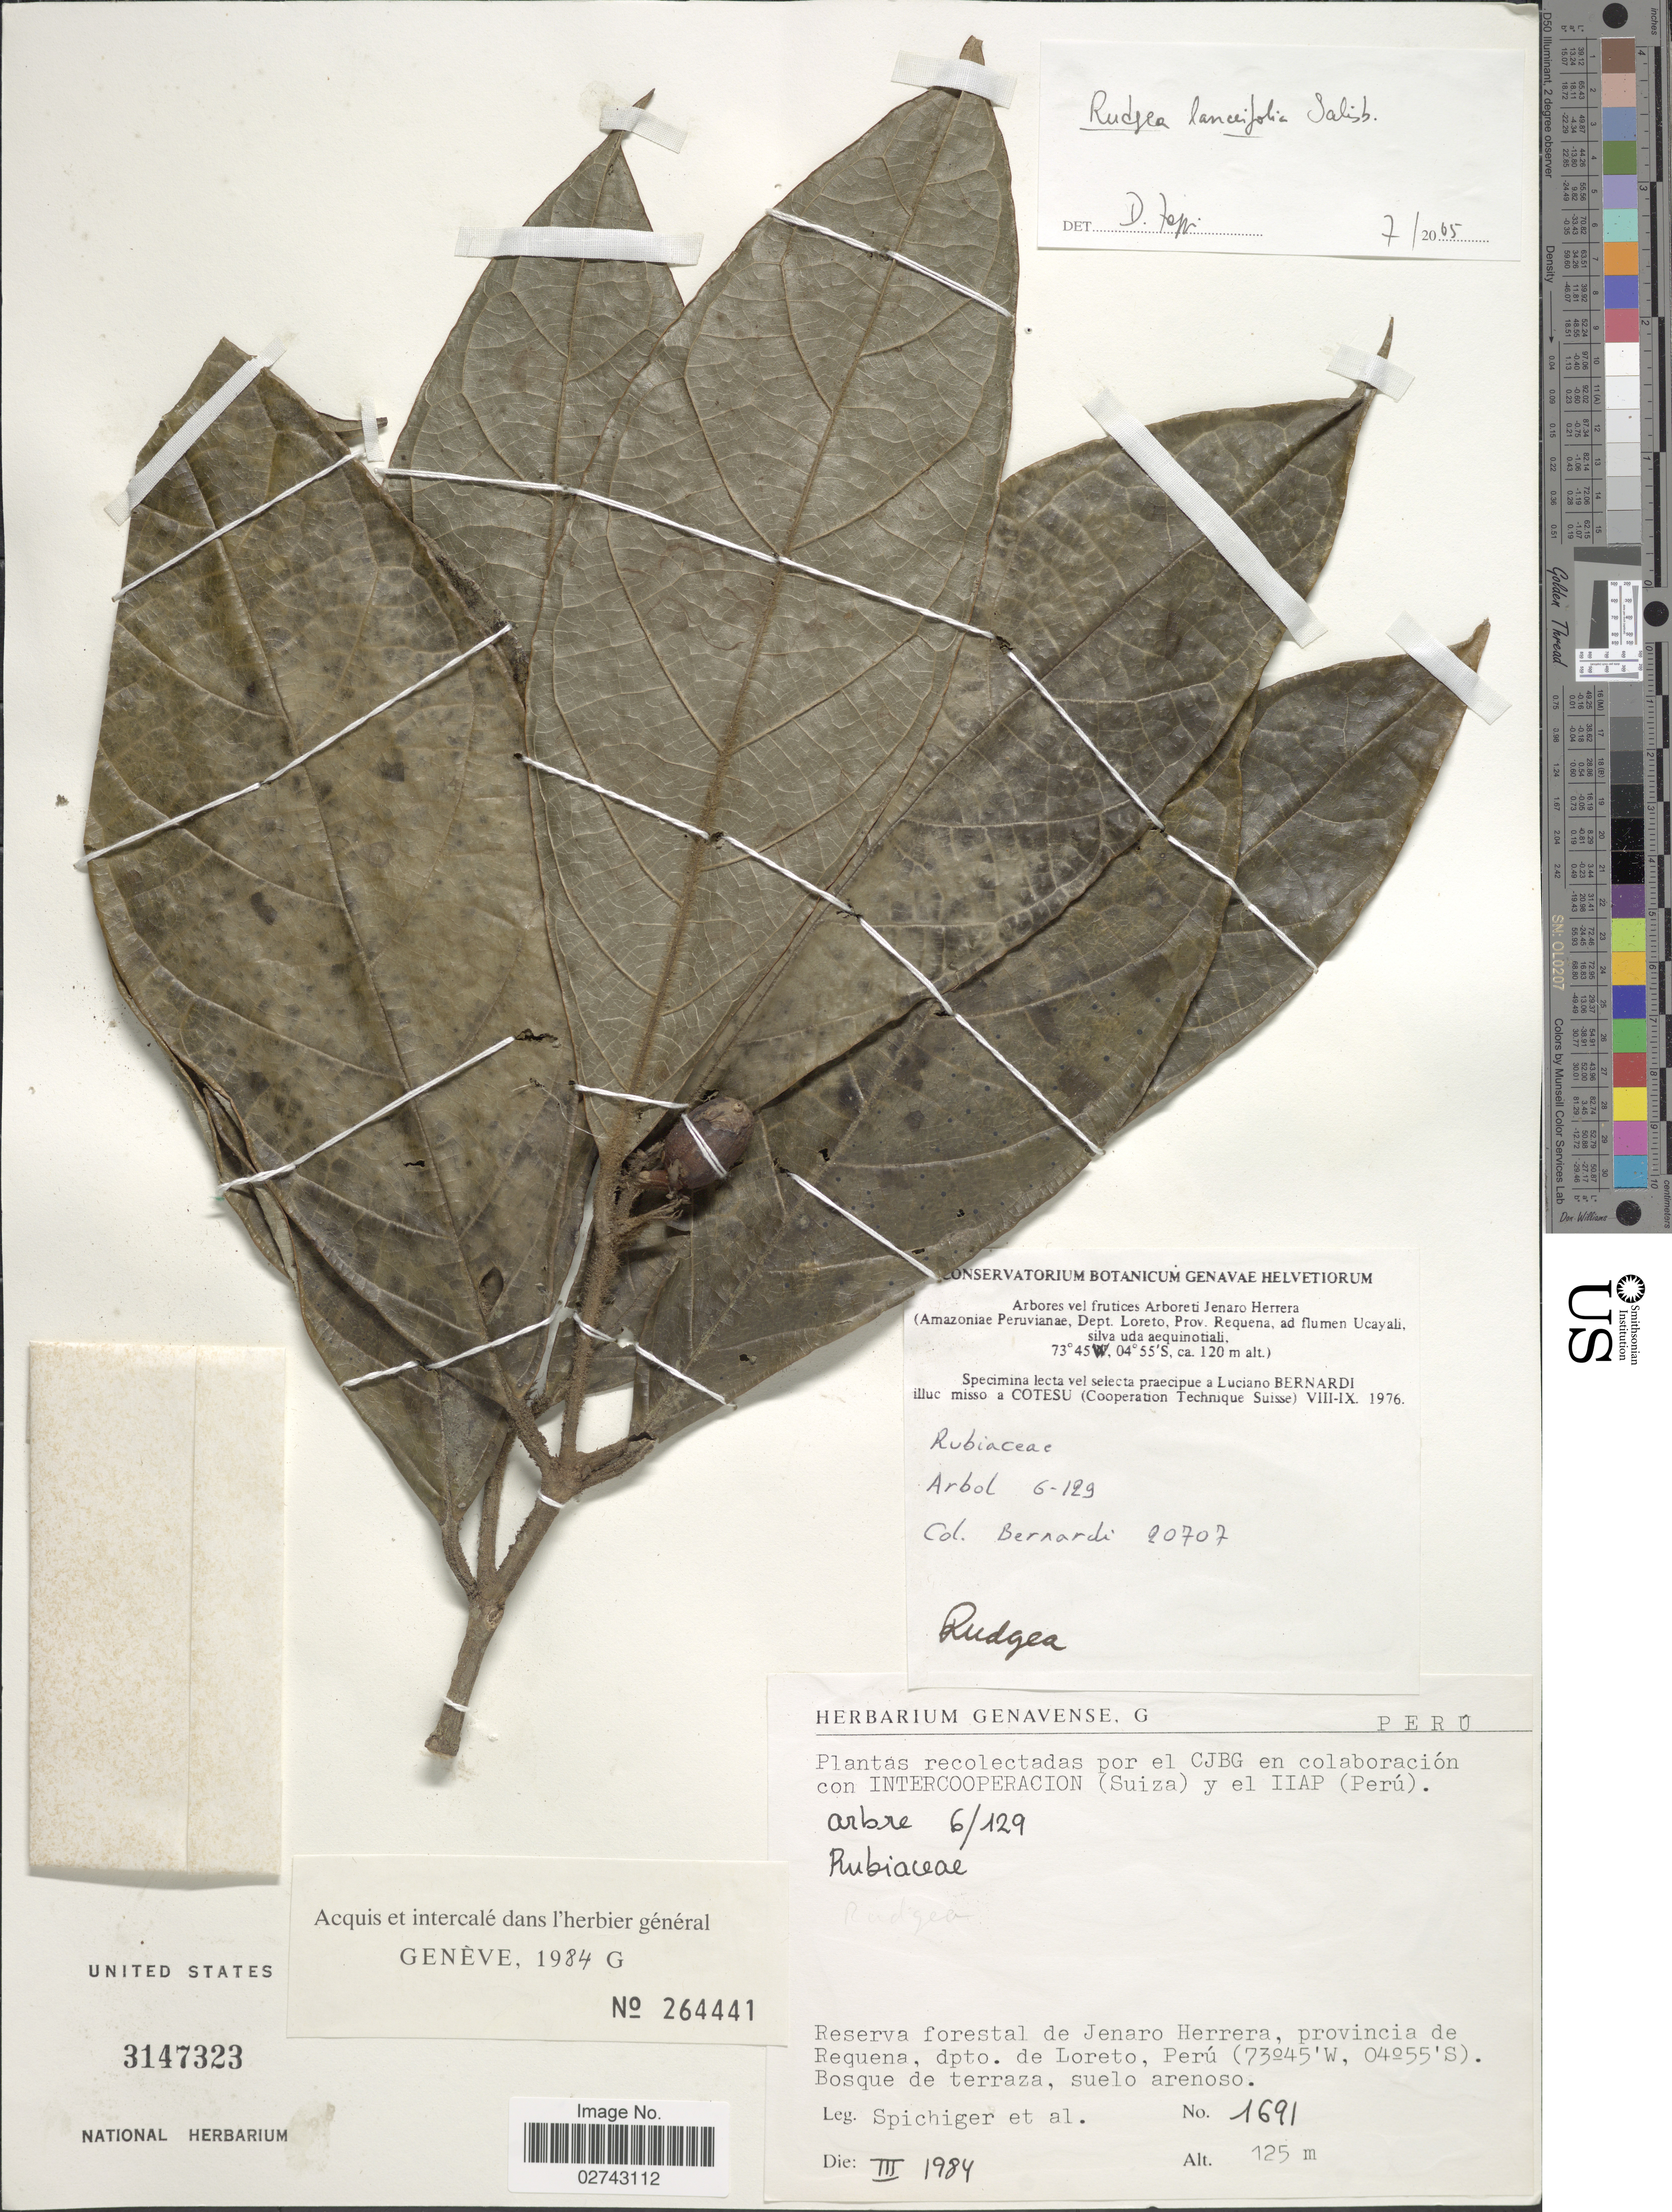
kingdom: Plantae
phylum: Tracheophyta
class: Magnoliopsida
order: Gentianales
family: Rubiaceae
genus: Rudgea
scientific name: Rudgea lanceifolia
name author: Salisb.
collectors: Bernardi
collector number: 20707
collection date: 1976-08/1976-09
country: Peru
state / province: Loreto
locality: Amazoniae Peruvianae. Prov. Requena, ad flumen Ucayali silva uda aequinotiali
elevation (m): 120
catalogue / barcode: US 3147323-2